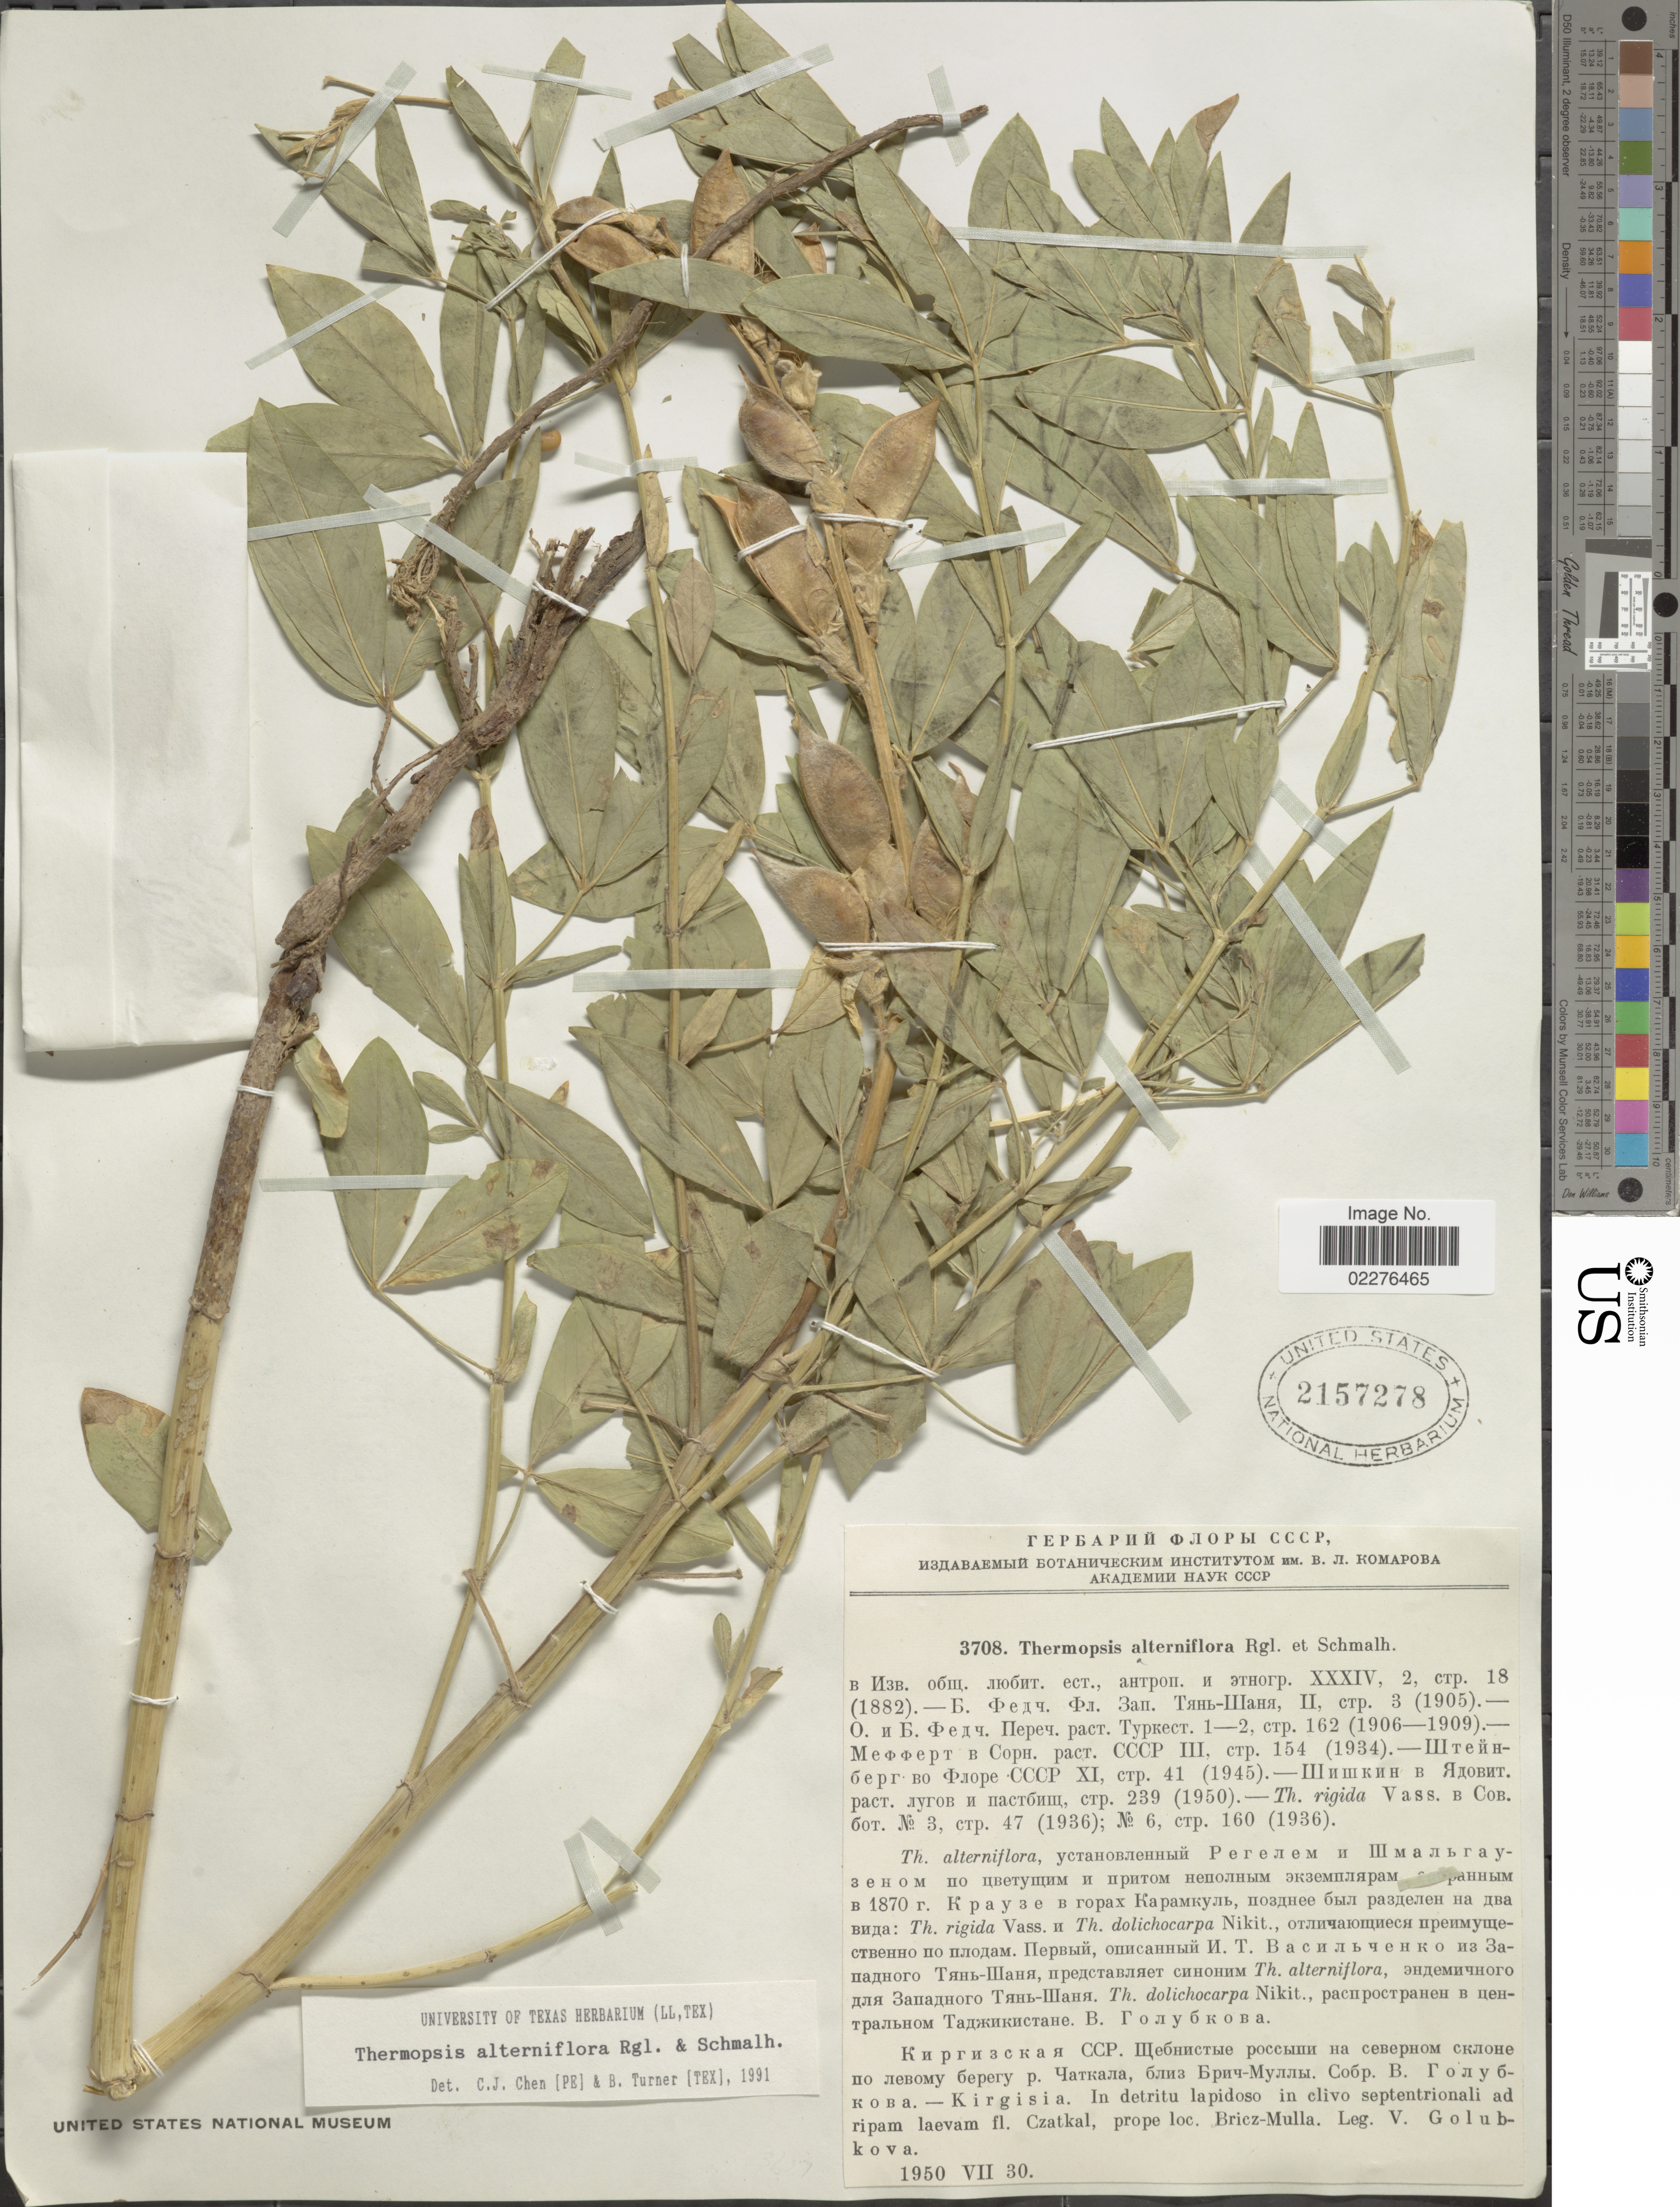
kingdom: Plantae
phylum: Tracheophyta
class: Magnoliopsida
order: Fabales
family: Fabaceae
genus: Thermopsis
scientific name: Thermopsis alterniflora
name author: Regel & Schmalh.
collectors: V. F. Golubkova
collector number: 3708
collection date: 1950-07-30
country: Kyrgyzstan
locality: Kirgisia. In detritu lapidoso in clivo septentrionali ad ripam laevem fl. Czatkal, prope loc. Briez-Mulla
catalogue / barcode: US 2157278